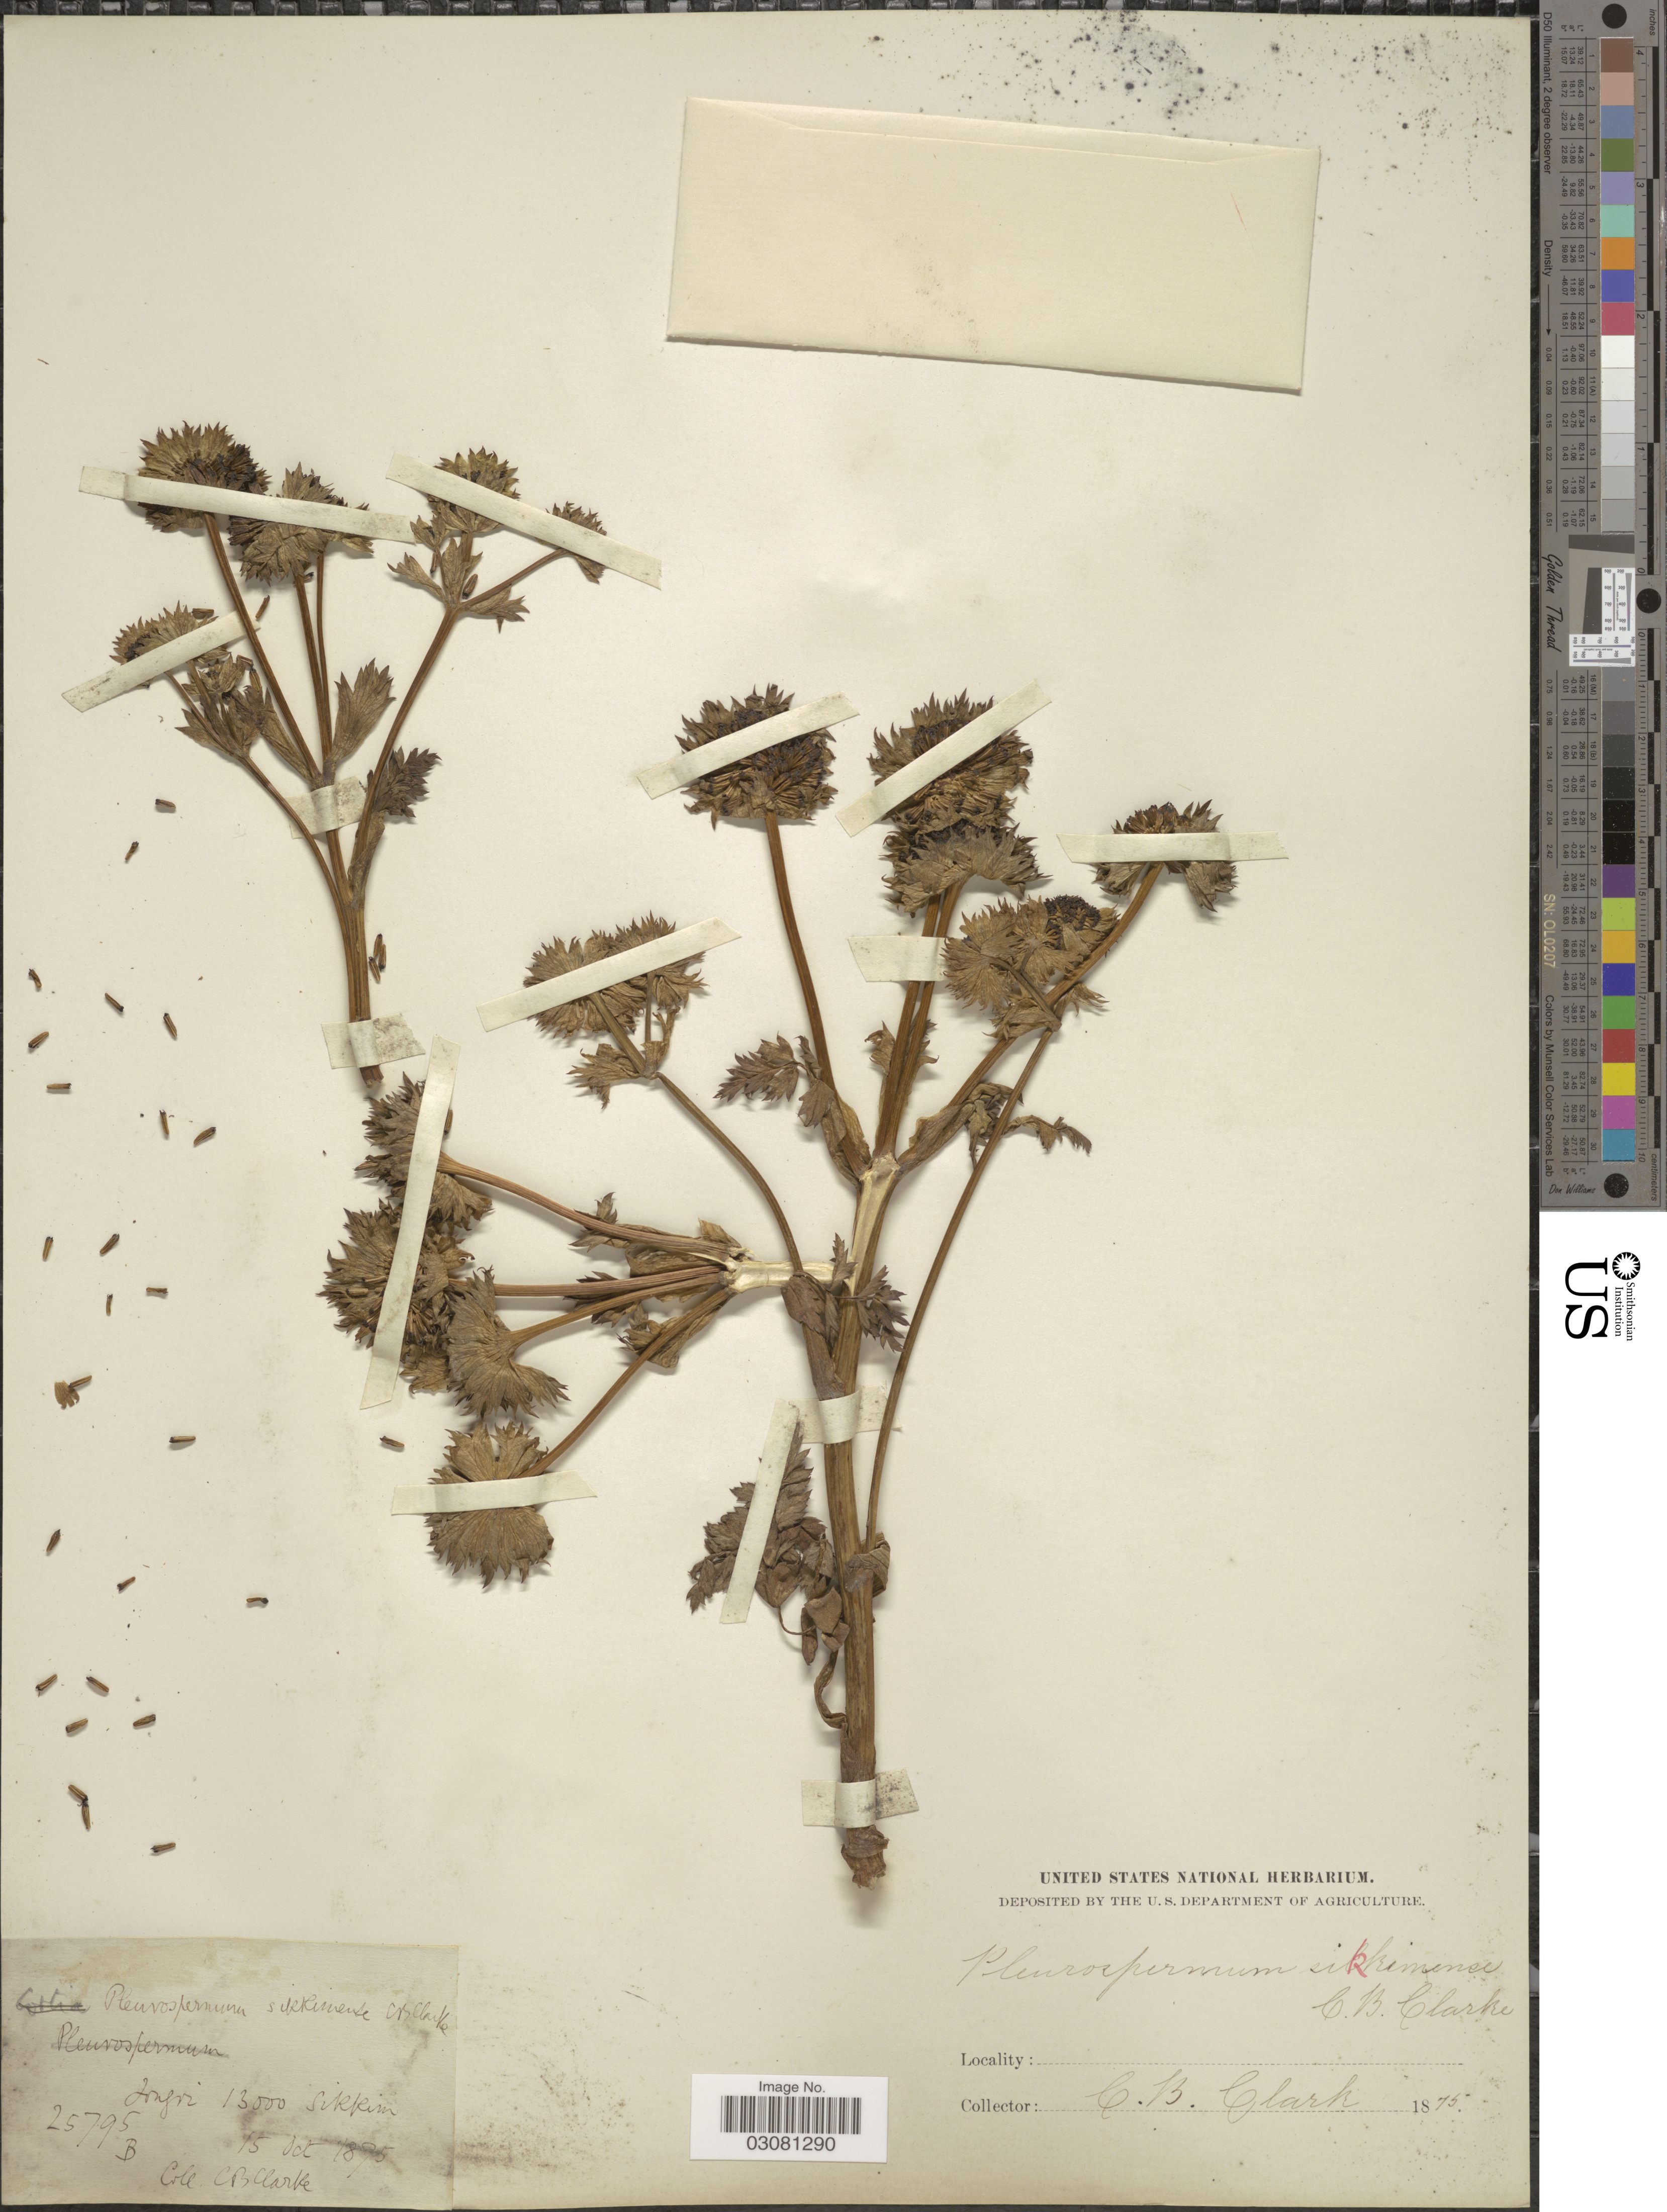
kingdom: Plantae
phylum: Tracheophyta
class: Magnoliopsida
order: Apiales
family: Apiaceae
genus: Pleurospermum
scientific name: Pleurospermum sikkimense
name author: C.B. Clarke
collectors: C. B. Clarke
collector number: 25795 B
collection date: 1875-10-15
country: India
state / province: Sikkim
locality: Jongri.